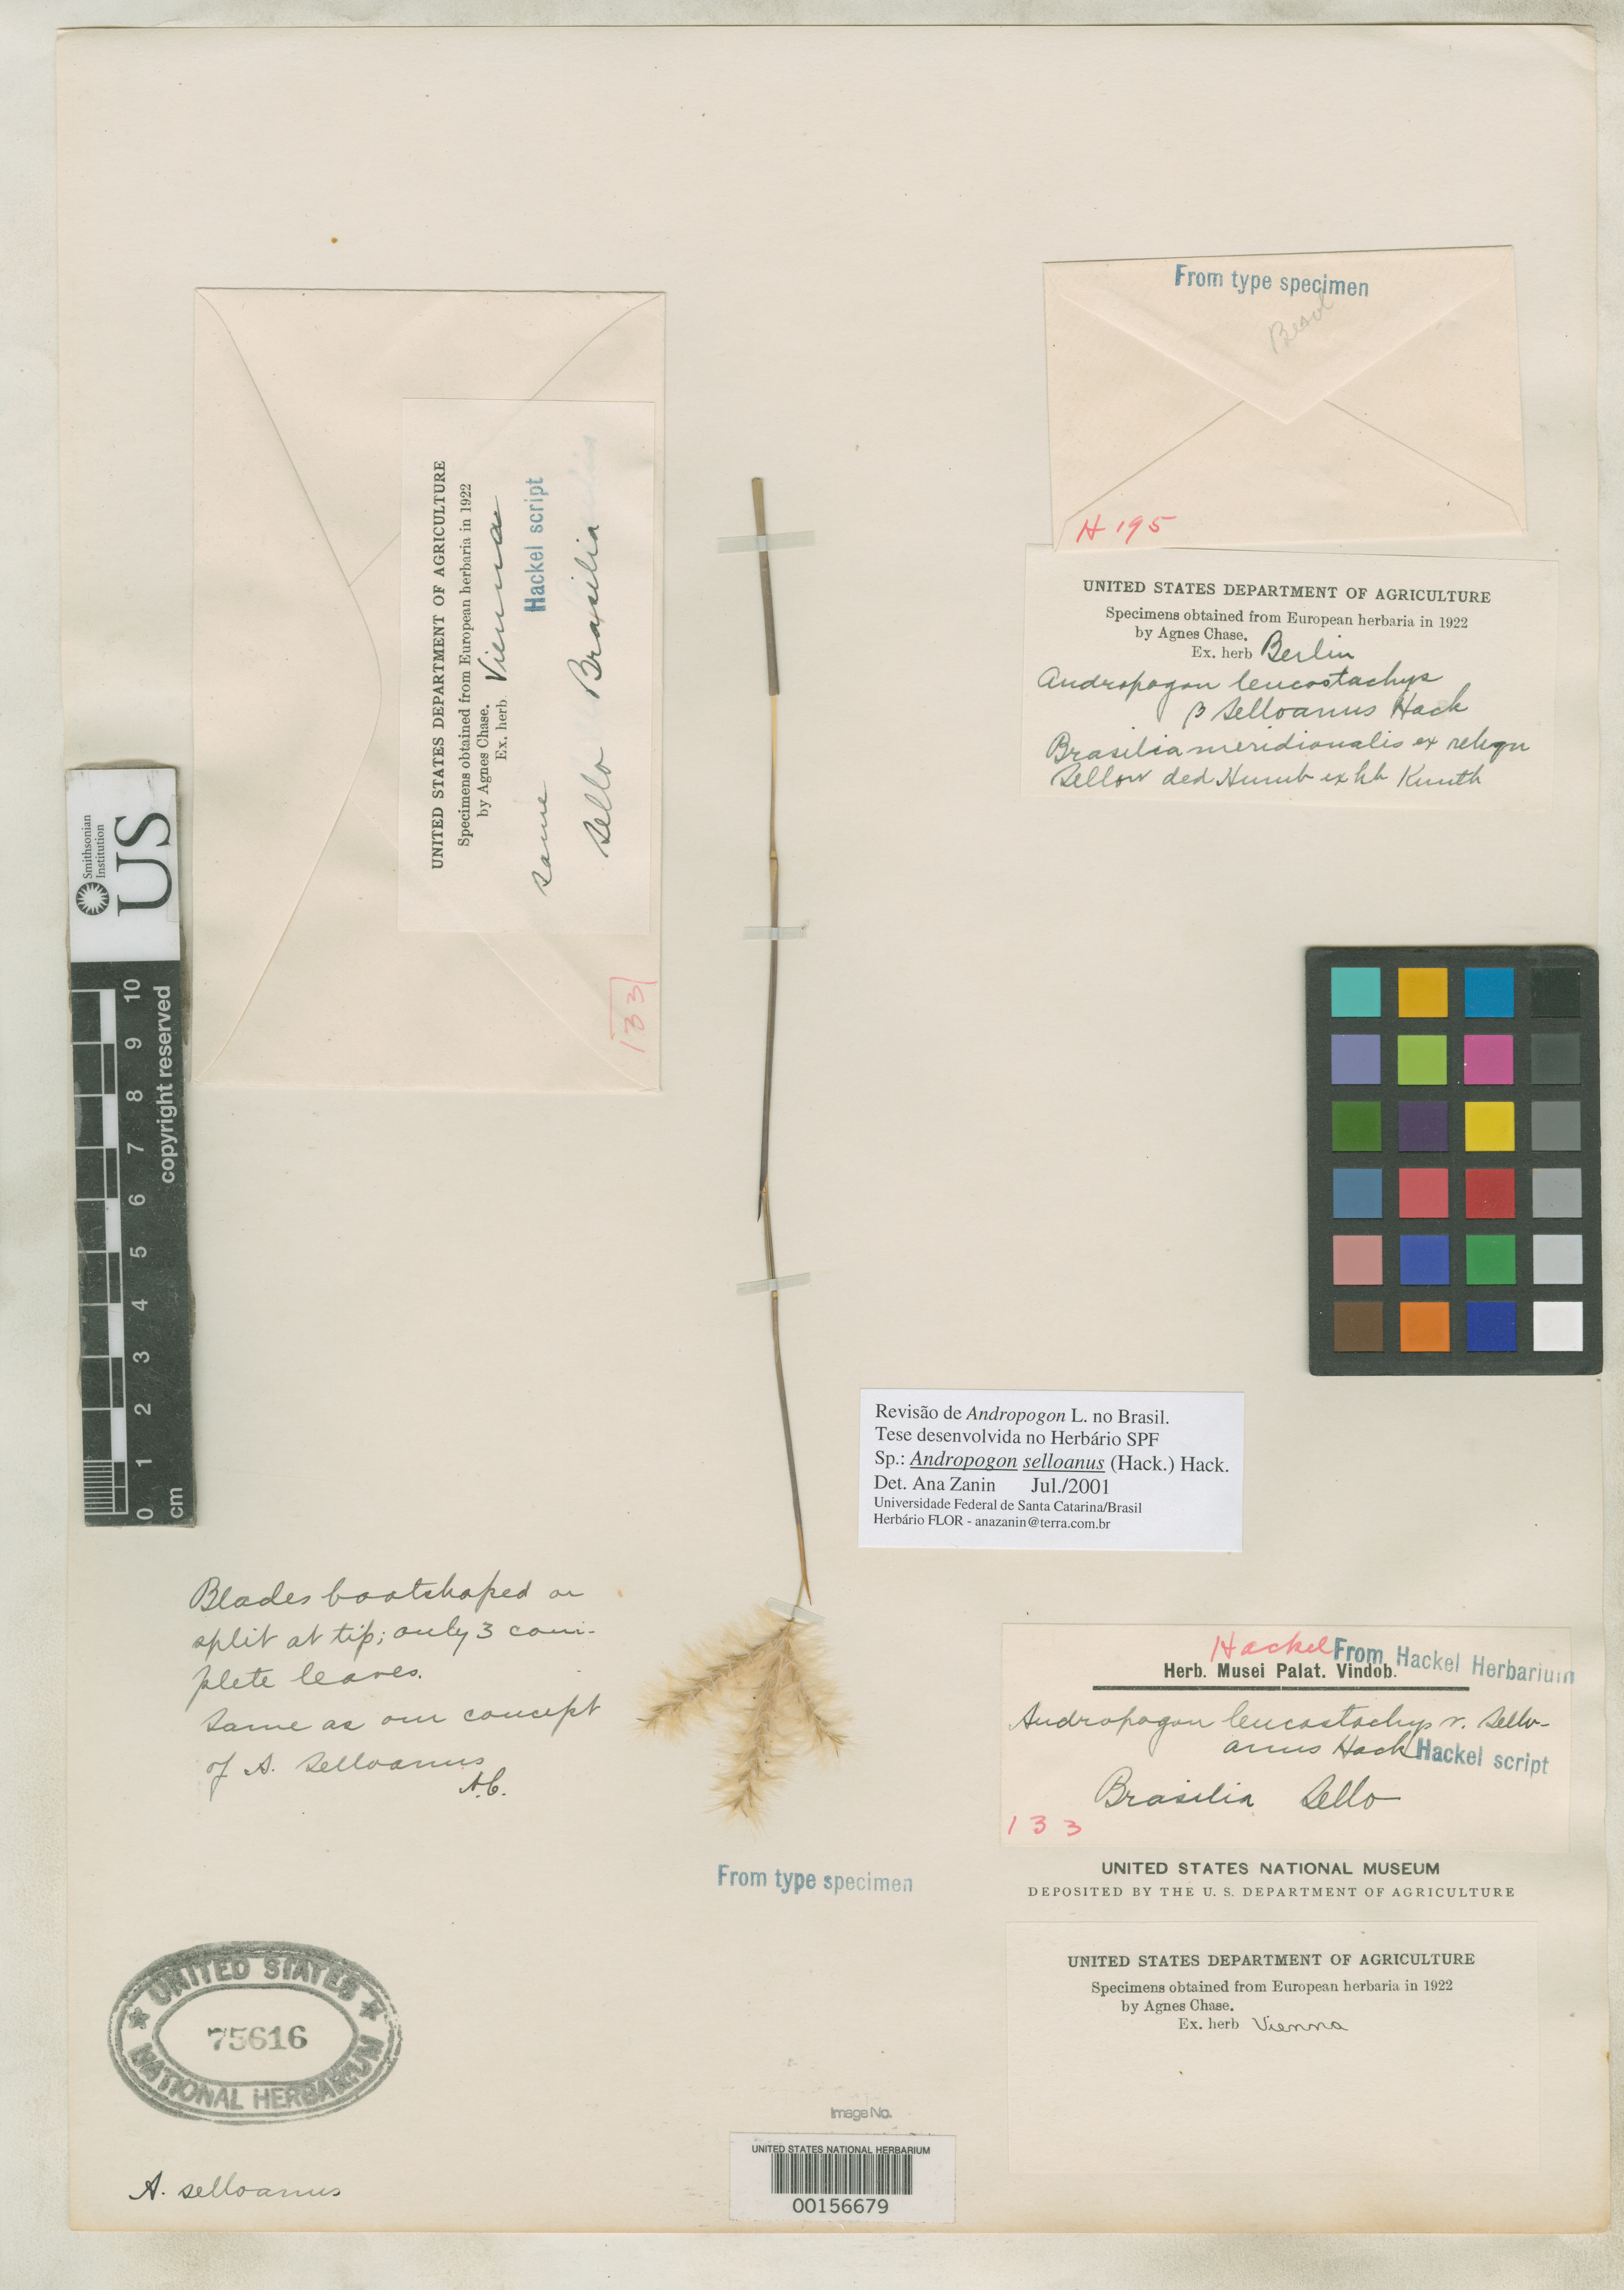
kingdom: Plantae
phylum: Tracheophyta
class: Liliopsida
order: Poales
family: Poaceae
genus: Andropogon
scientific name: Andropogon leucostachyus subsp. selloanus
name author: Hack. in A. DC.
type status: Syntype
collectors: F. Sellow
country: Brazil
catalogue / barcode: US 75616